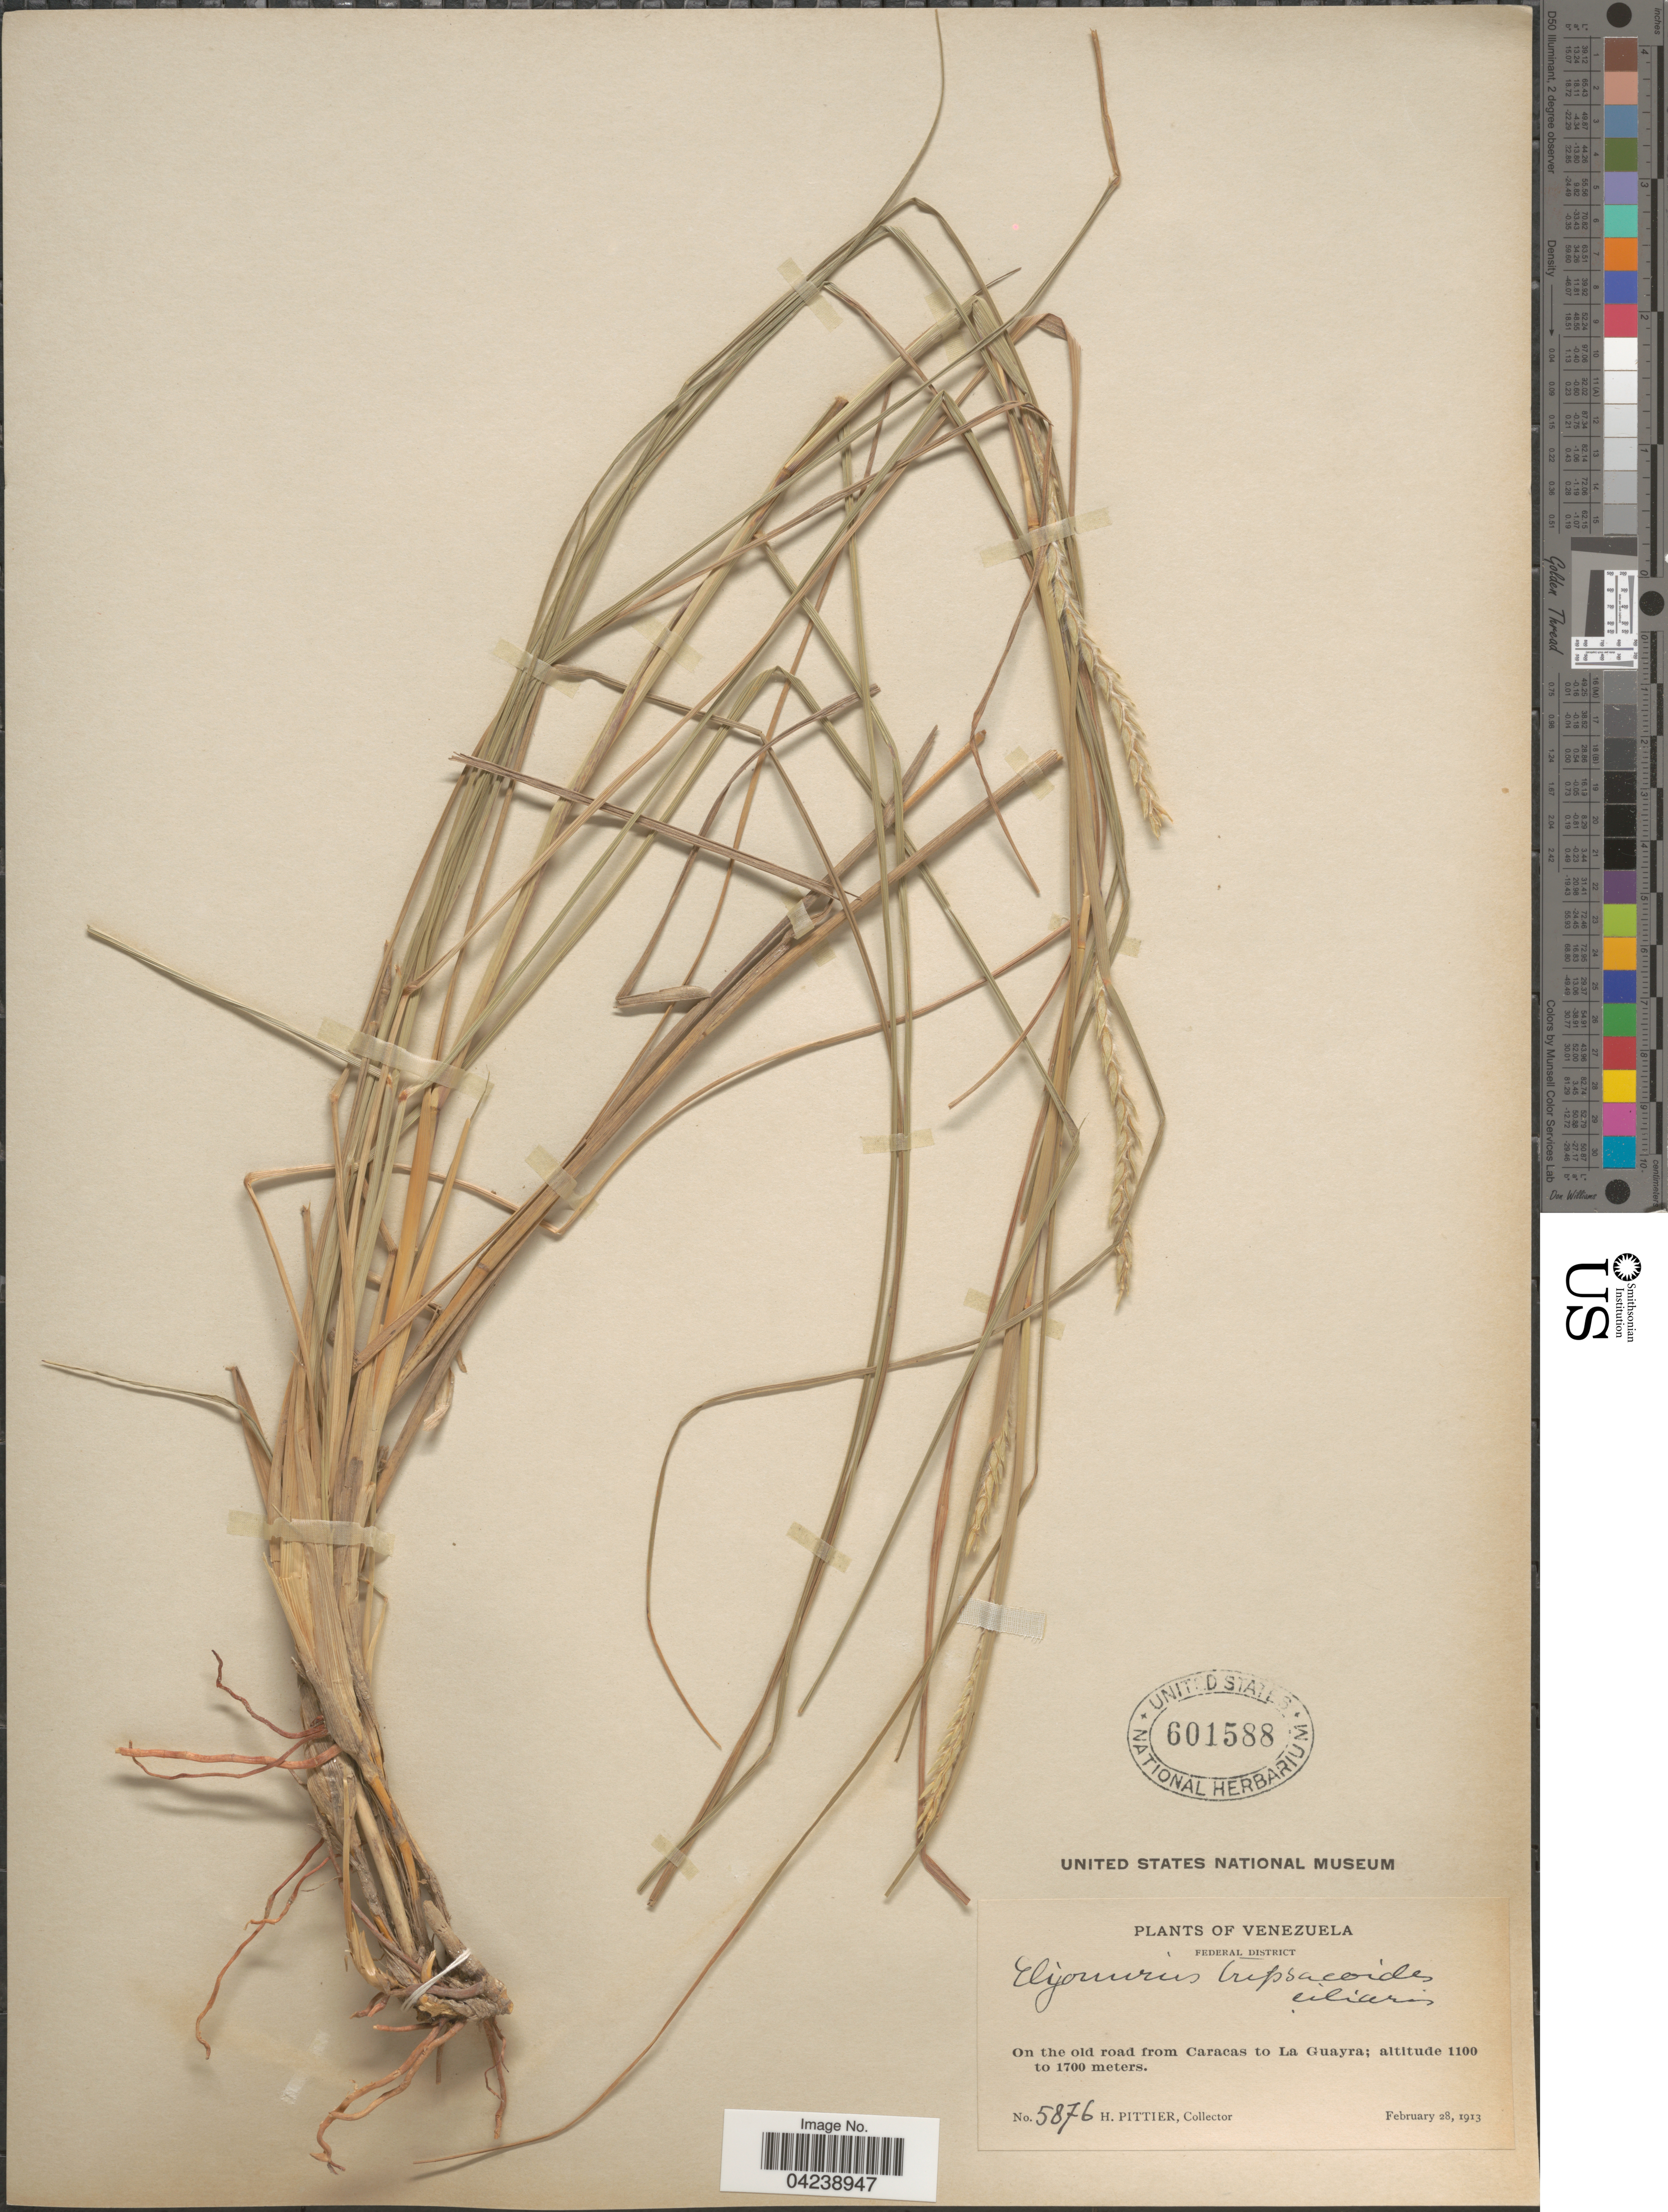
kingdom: Plantae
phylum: Tracheophyta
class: Liliopsida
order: Poales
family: Poaceae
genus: Elionurus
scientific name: Elionurus ciliaris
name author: Kunth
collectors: H. F. Pittier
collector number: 5876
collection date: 1913-02-28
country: Venezuela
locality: Federal District. On the old road from Caracas to La Guayra.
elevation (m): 1100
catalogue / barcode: US 601588